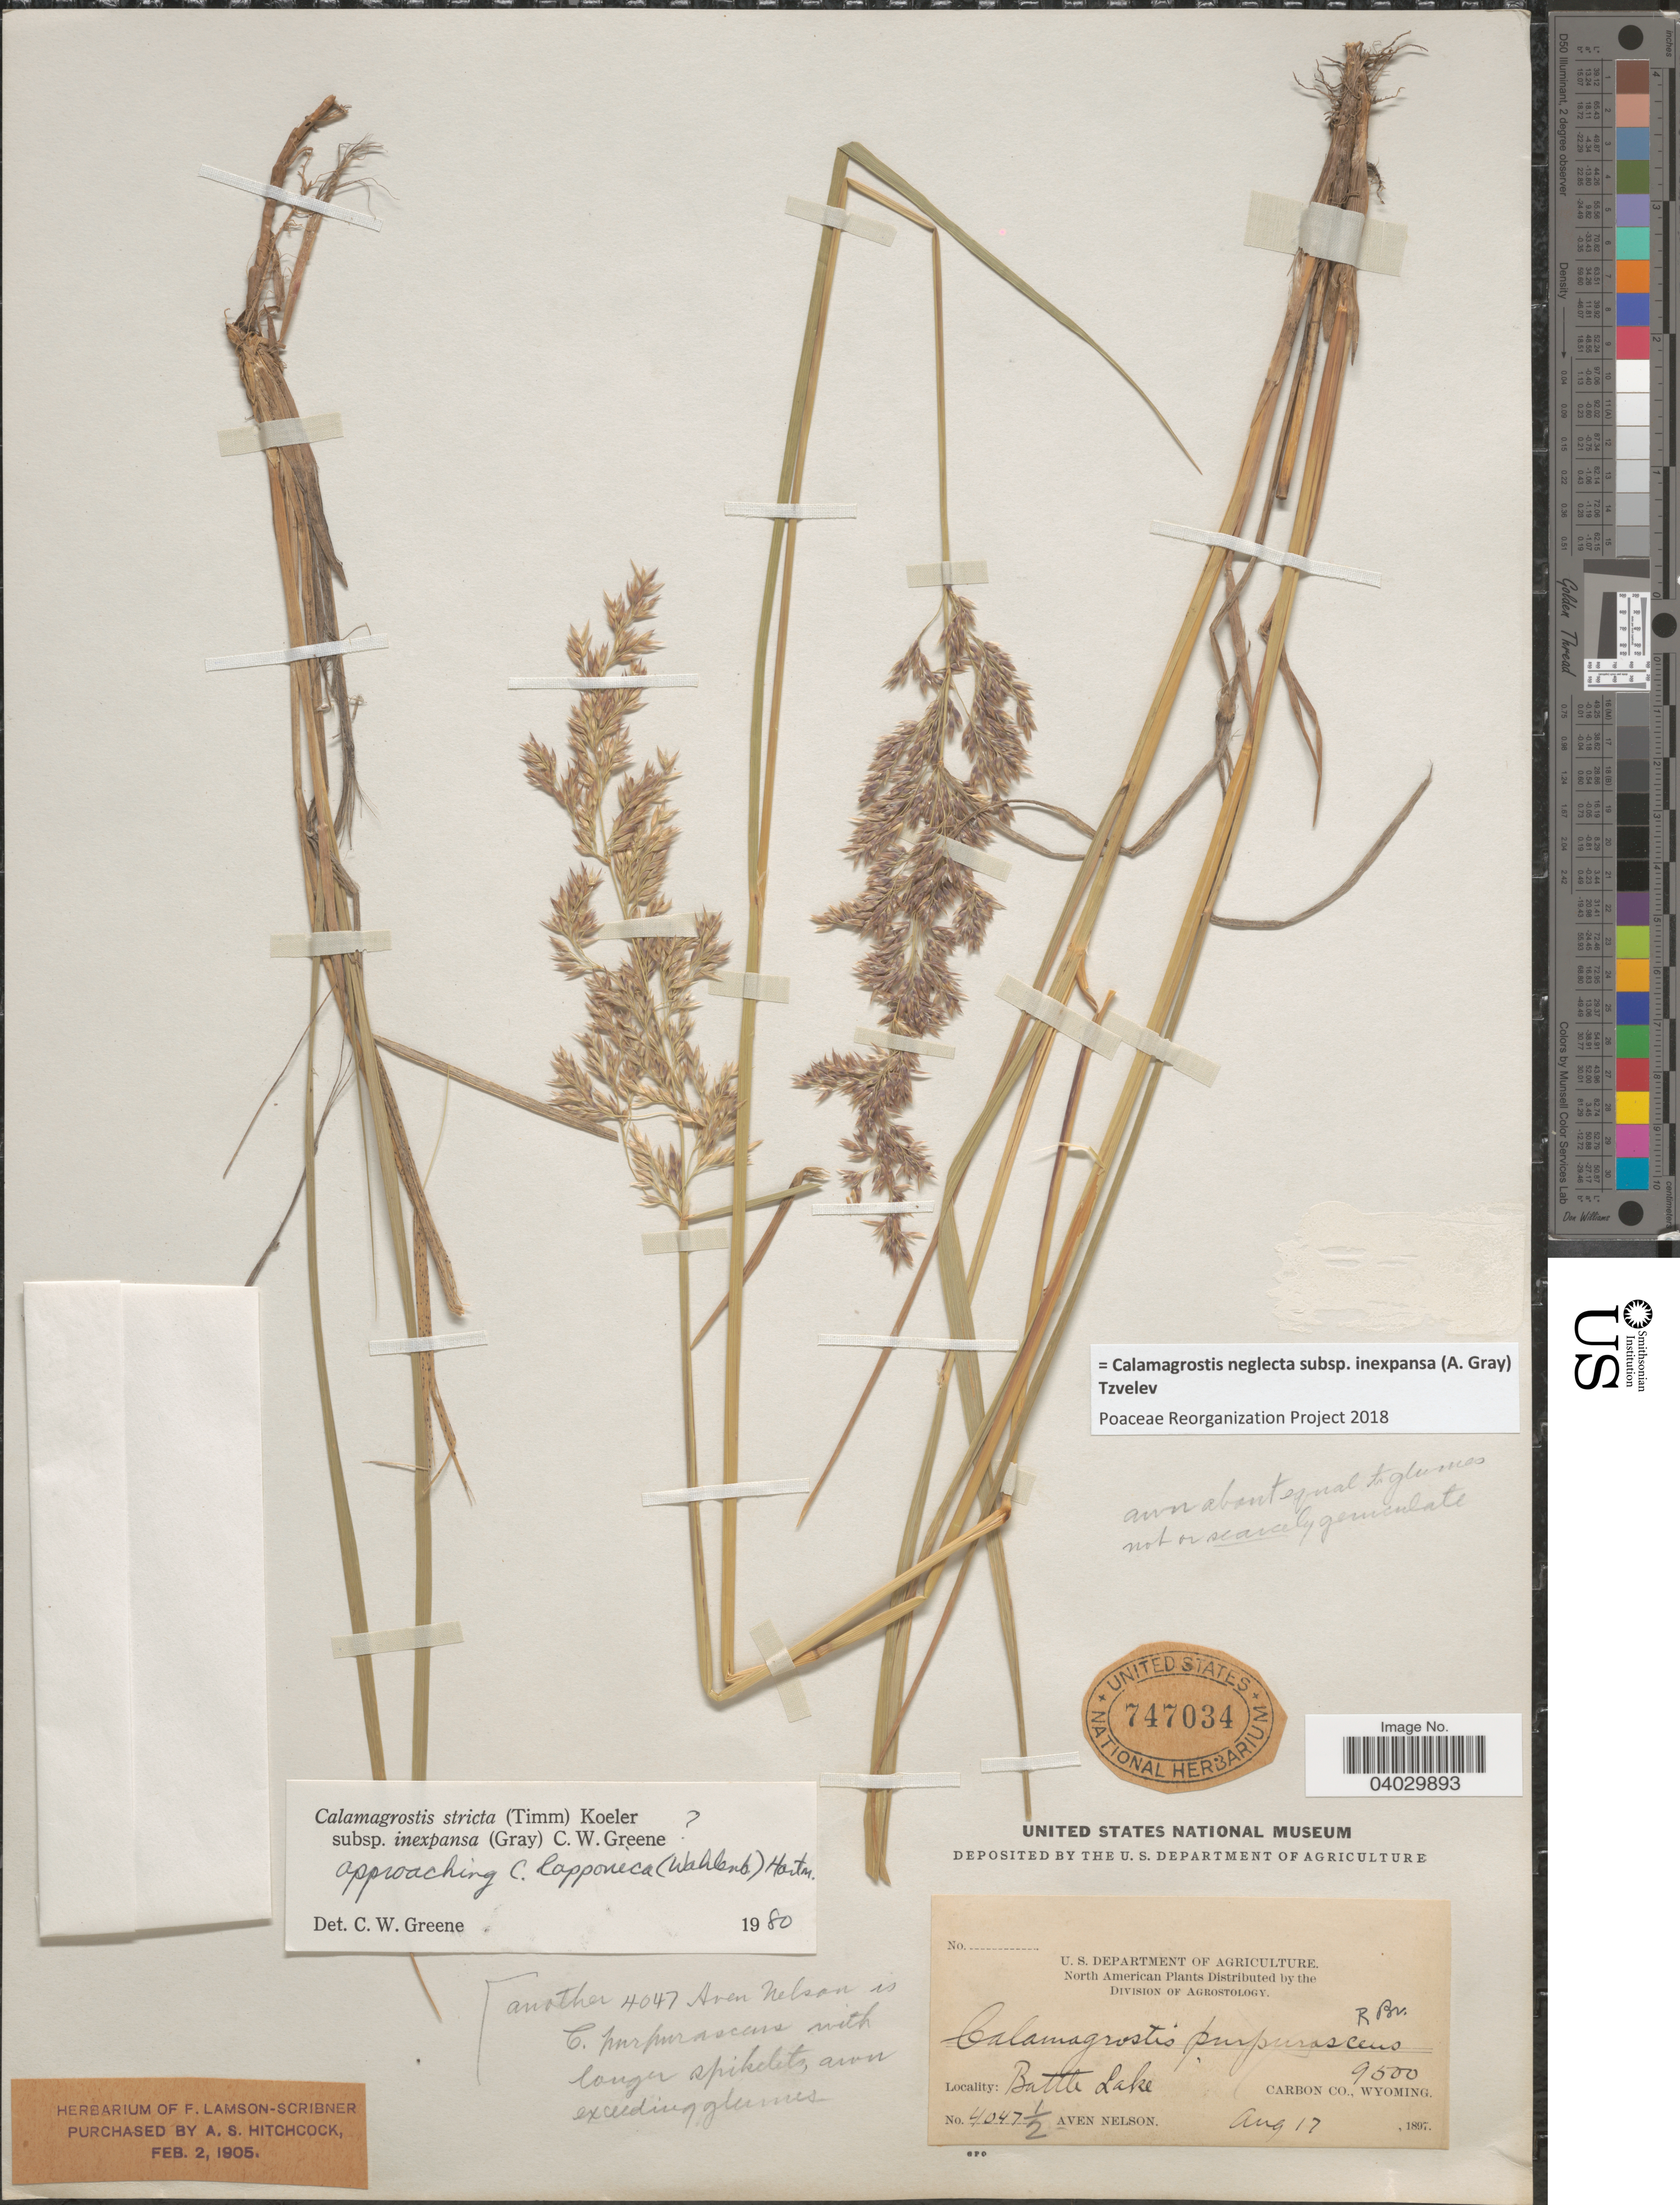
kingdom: Plantae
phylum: Tracheophyta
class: Liliopsida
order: Poales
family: Poaceae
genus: Calamagrostis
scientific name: Calamagrostis neglecta subsp. inexpansa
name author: (A. Gray) Tzvelev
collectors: A. Nelson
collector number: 4047½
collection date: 1897-08-17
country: United States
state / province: Wyoming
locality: Battle Lake. Carbon Co.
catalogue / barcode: US 747034